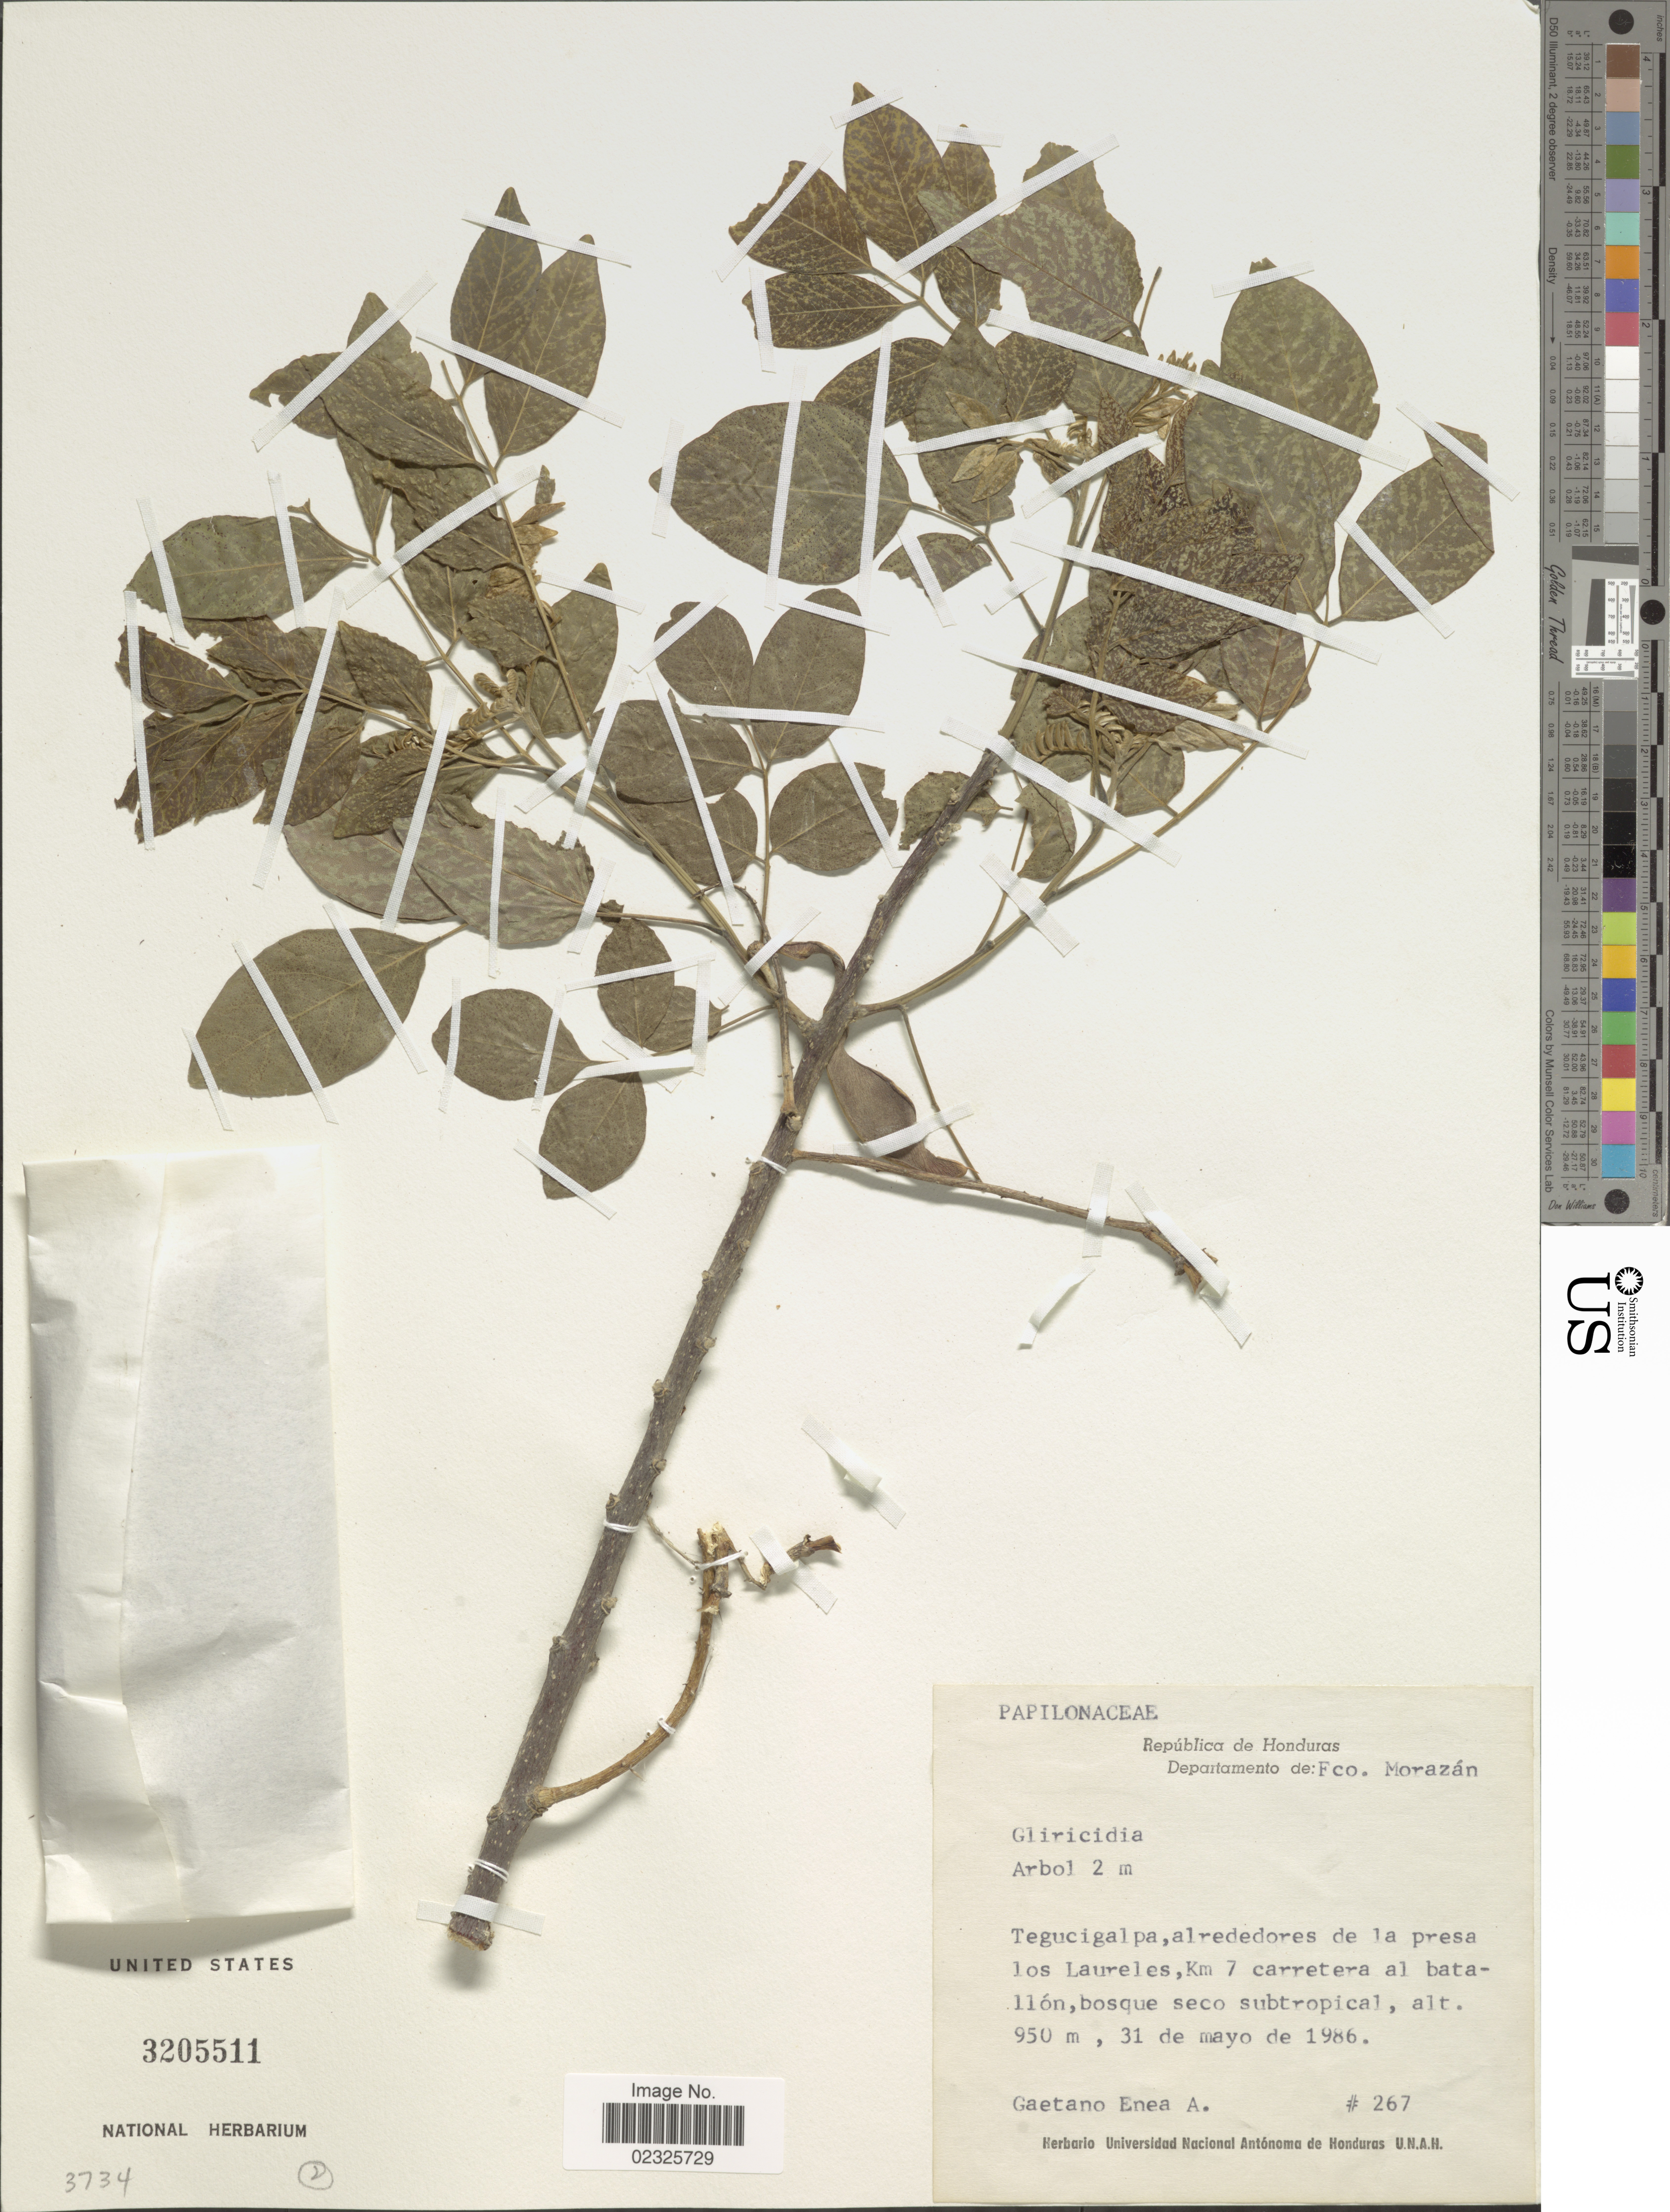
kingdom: Plantae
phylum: Tracheophyta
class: Magnoliopsida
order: Fabales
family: Fabaceae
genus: Gliricidia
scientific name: Gliricidia sp.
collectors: Gaetano Enea A.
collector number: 267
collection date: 1986-05-31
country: Honduras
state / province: Fco. Morazán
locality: Departamento de Fco. Morazan. Tegucigalpa, alrededores de la presa los Laureles, Km 7 carretera al batallon, bosque seco subtropical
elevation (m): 950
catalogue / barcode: US 3205511